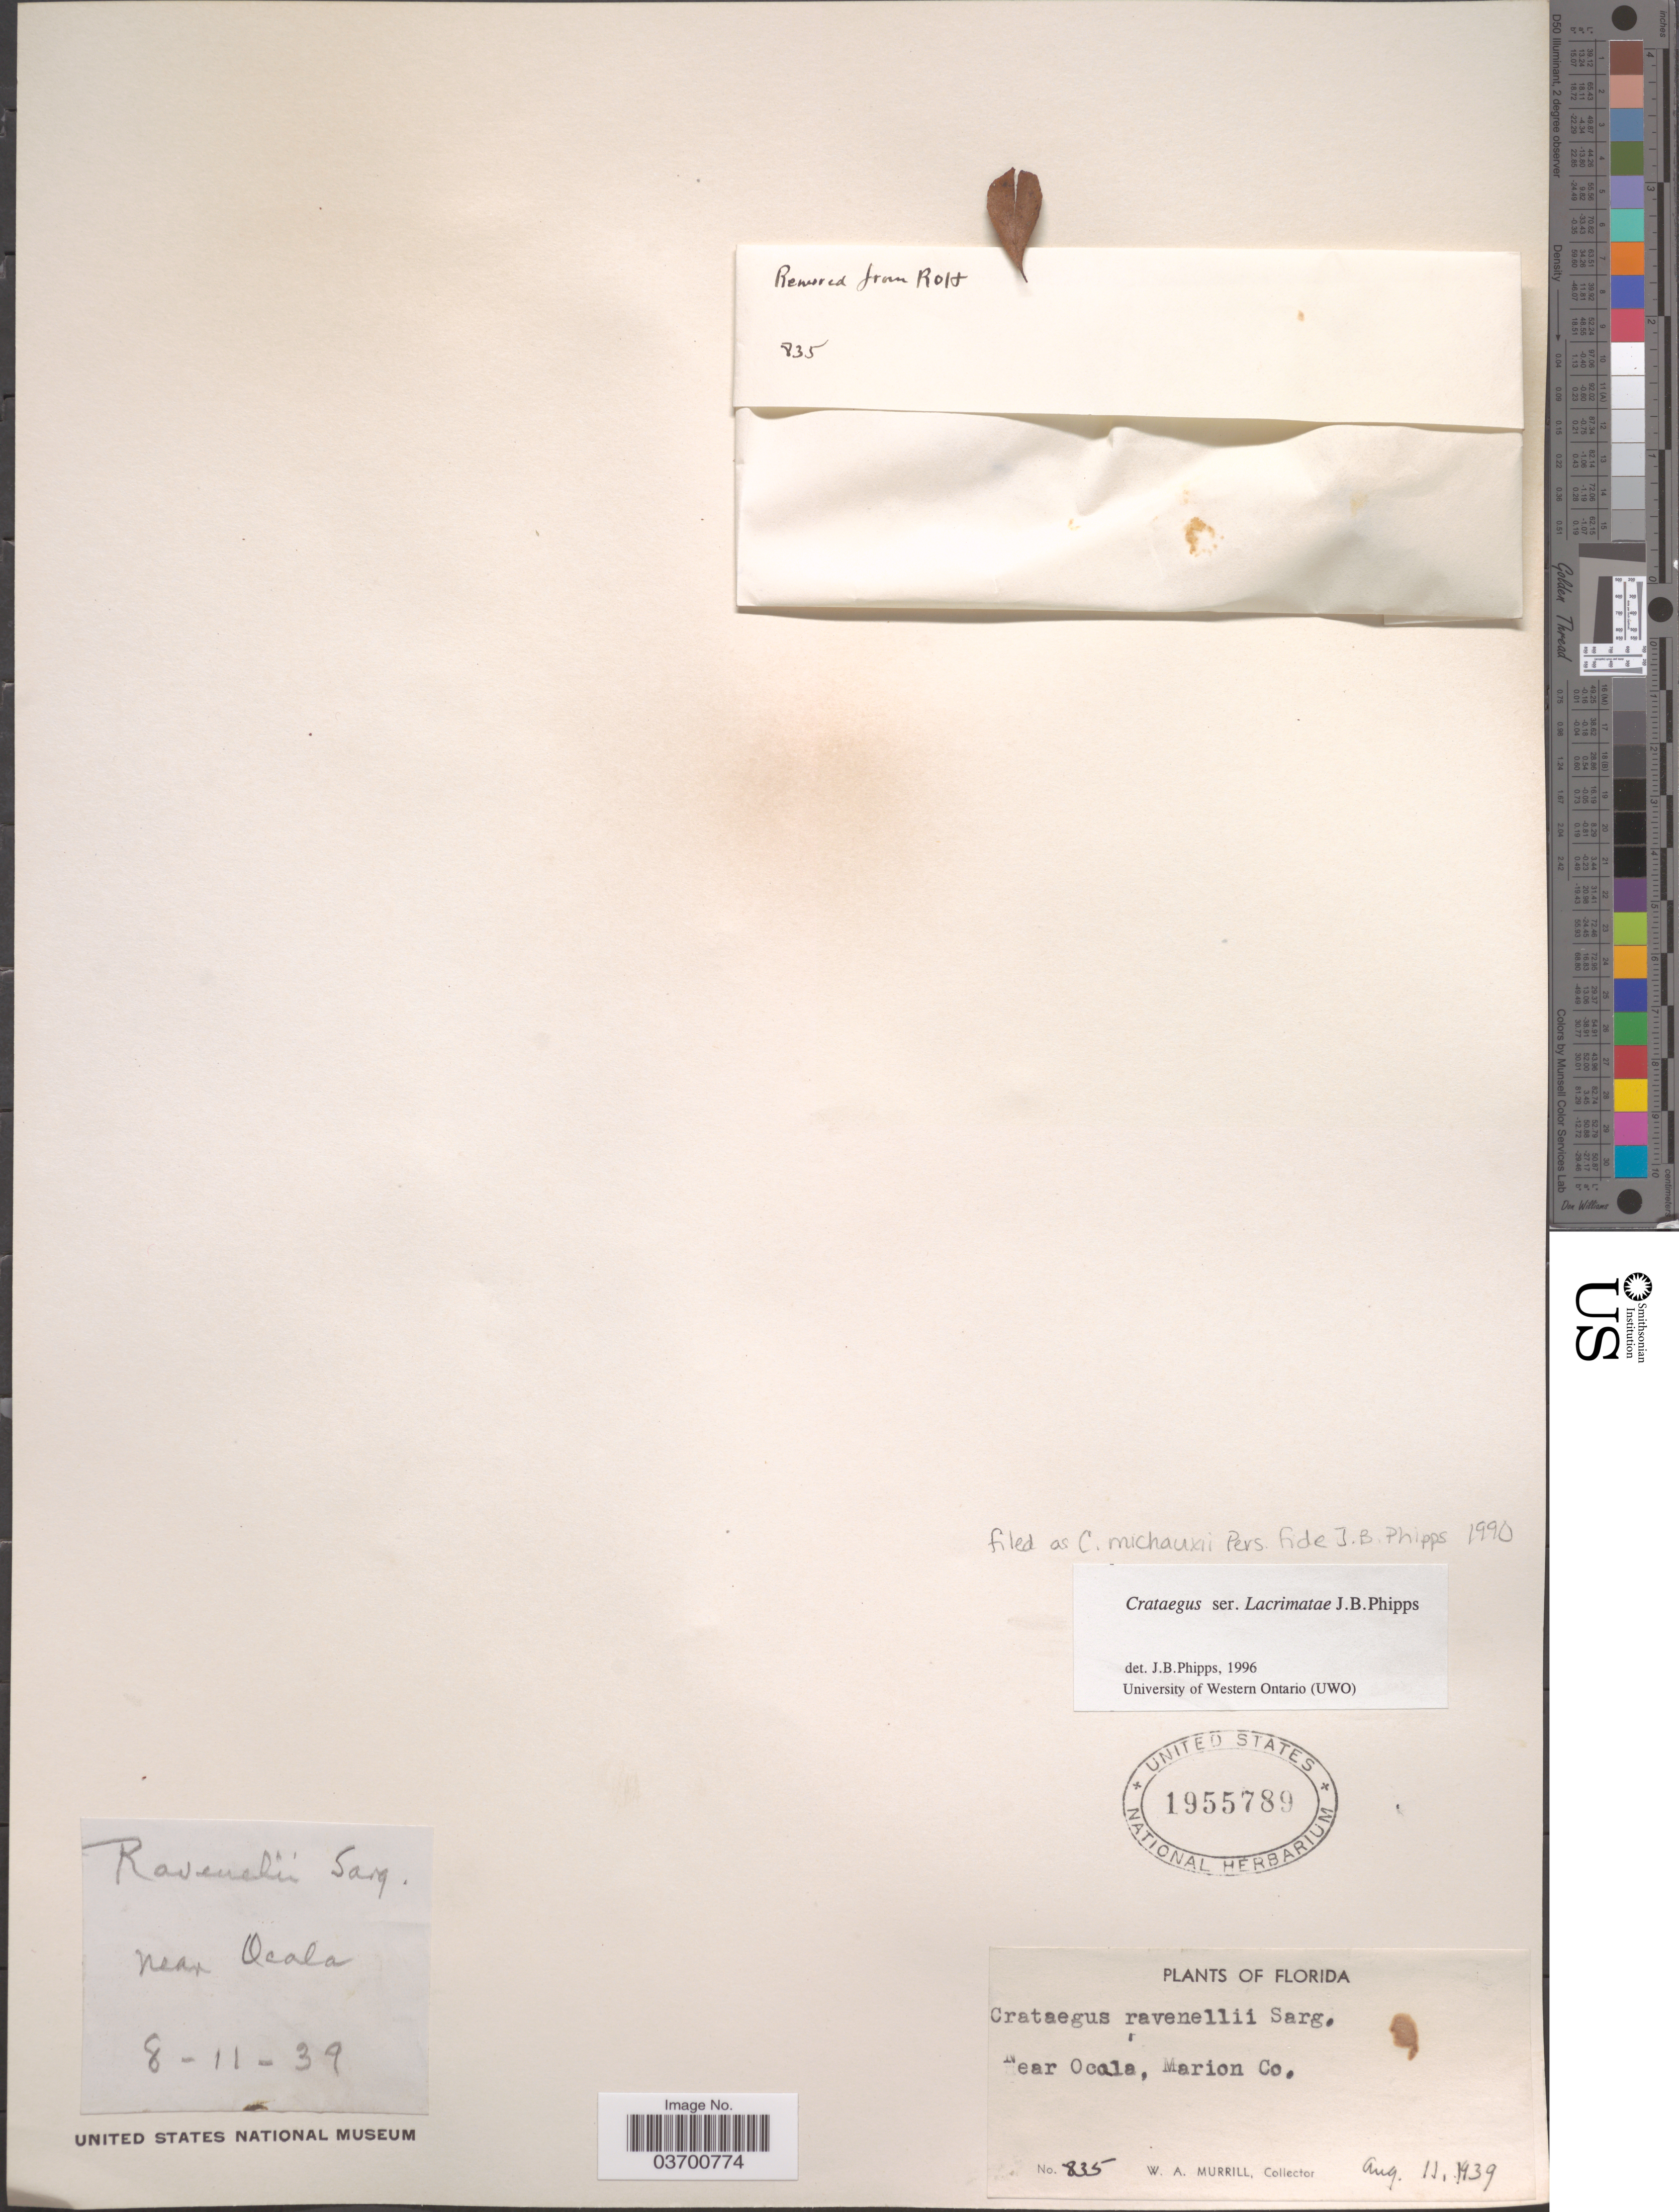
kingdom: Plantae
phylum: Tracheophyta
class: Magnoliopsida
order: Rosales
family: Rosaceae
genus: Crataegus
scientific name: Crataegus michauxii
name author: Pers.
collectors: W. A. Murrill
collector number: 835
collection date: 1939-08-11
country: United States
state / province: Florida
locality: Near Ocala, Marion Co.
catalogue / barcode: US 1955789